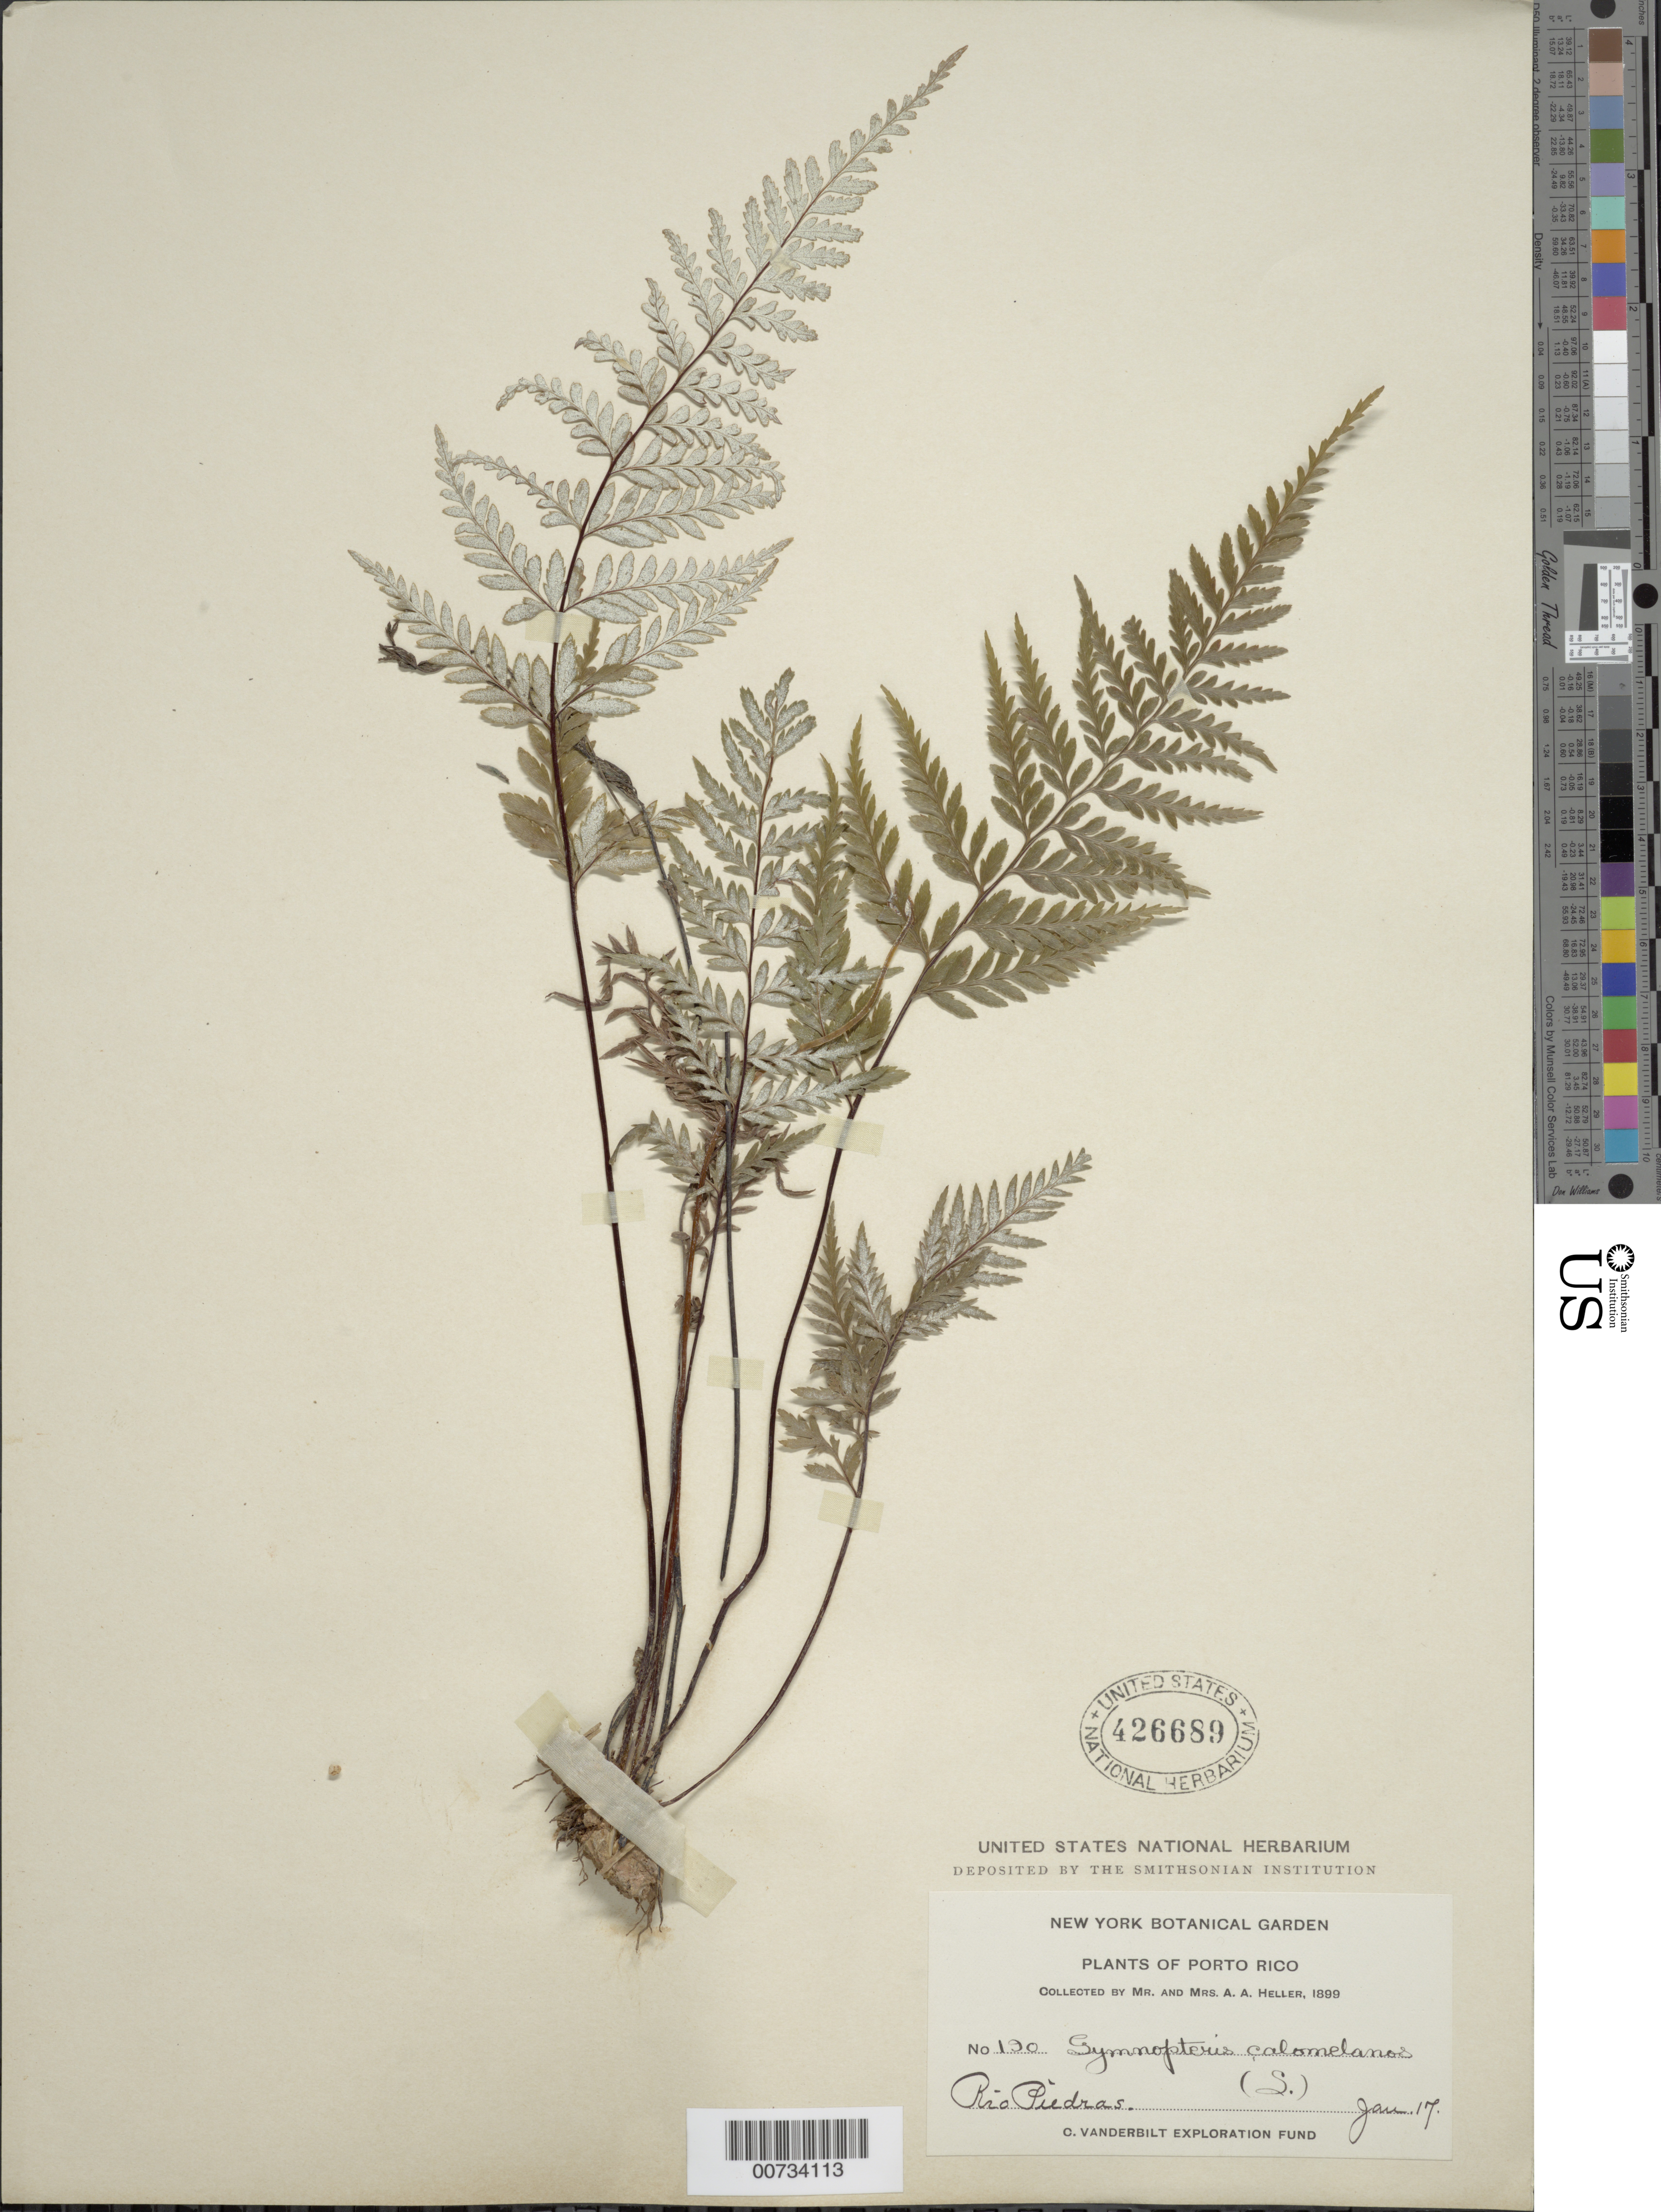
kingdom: Plantae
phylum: Tracheophyta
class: Polypodiopsida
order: Polypodiales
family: Pteridaceae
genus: Pityrogramma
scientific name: Pityrogramma calomelanos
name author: (L.) Link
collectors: A. A. Heller & E. G. Heller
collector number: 190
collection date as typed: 17 Jan 1899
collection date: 1899-01-17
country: Puerto Rico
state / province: San Juan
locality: Rio Piedras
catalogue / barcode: US 426689